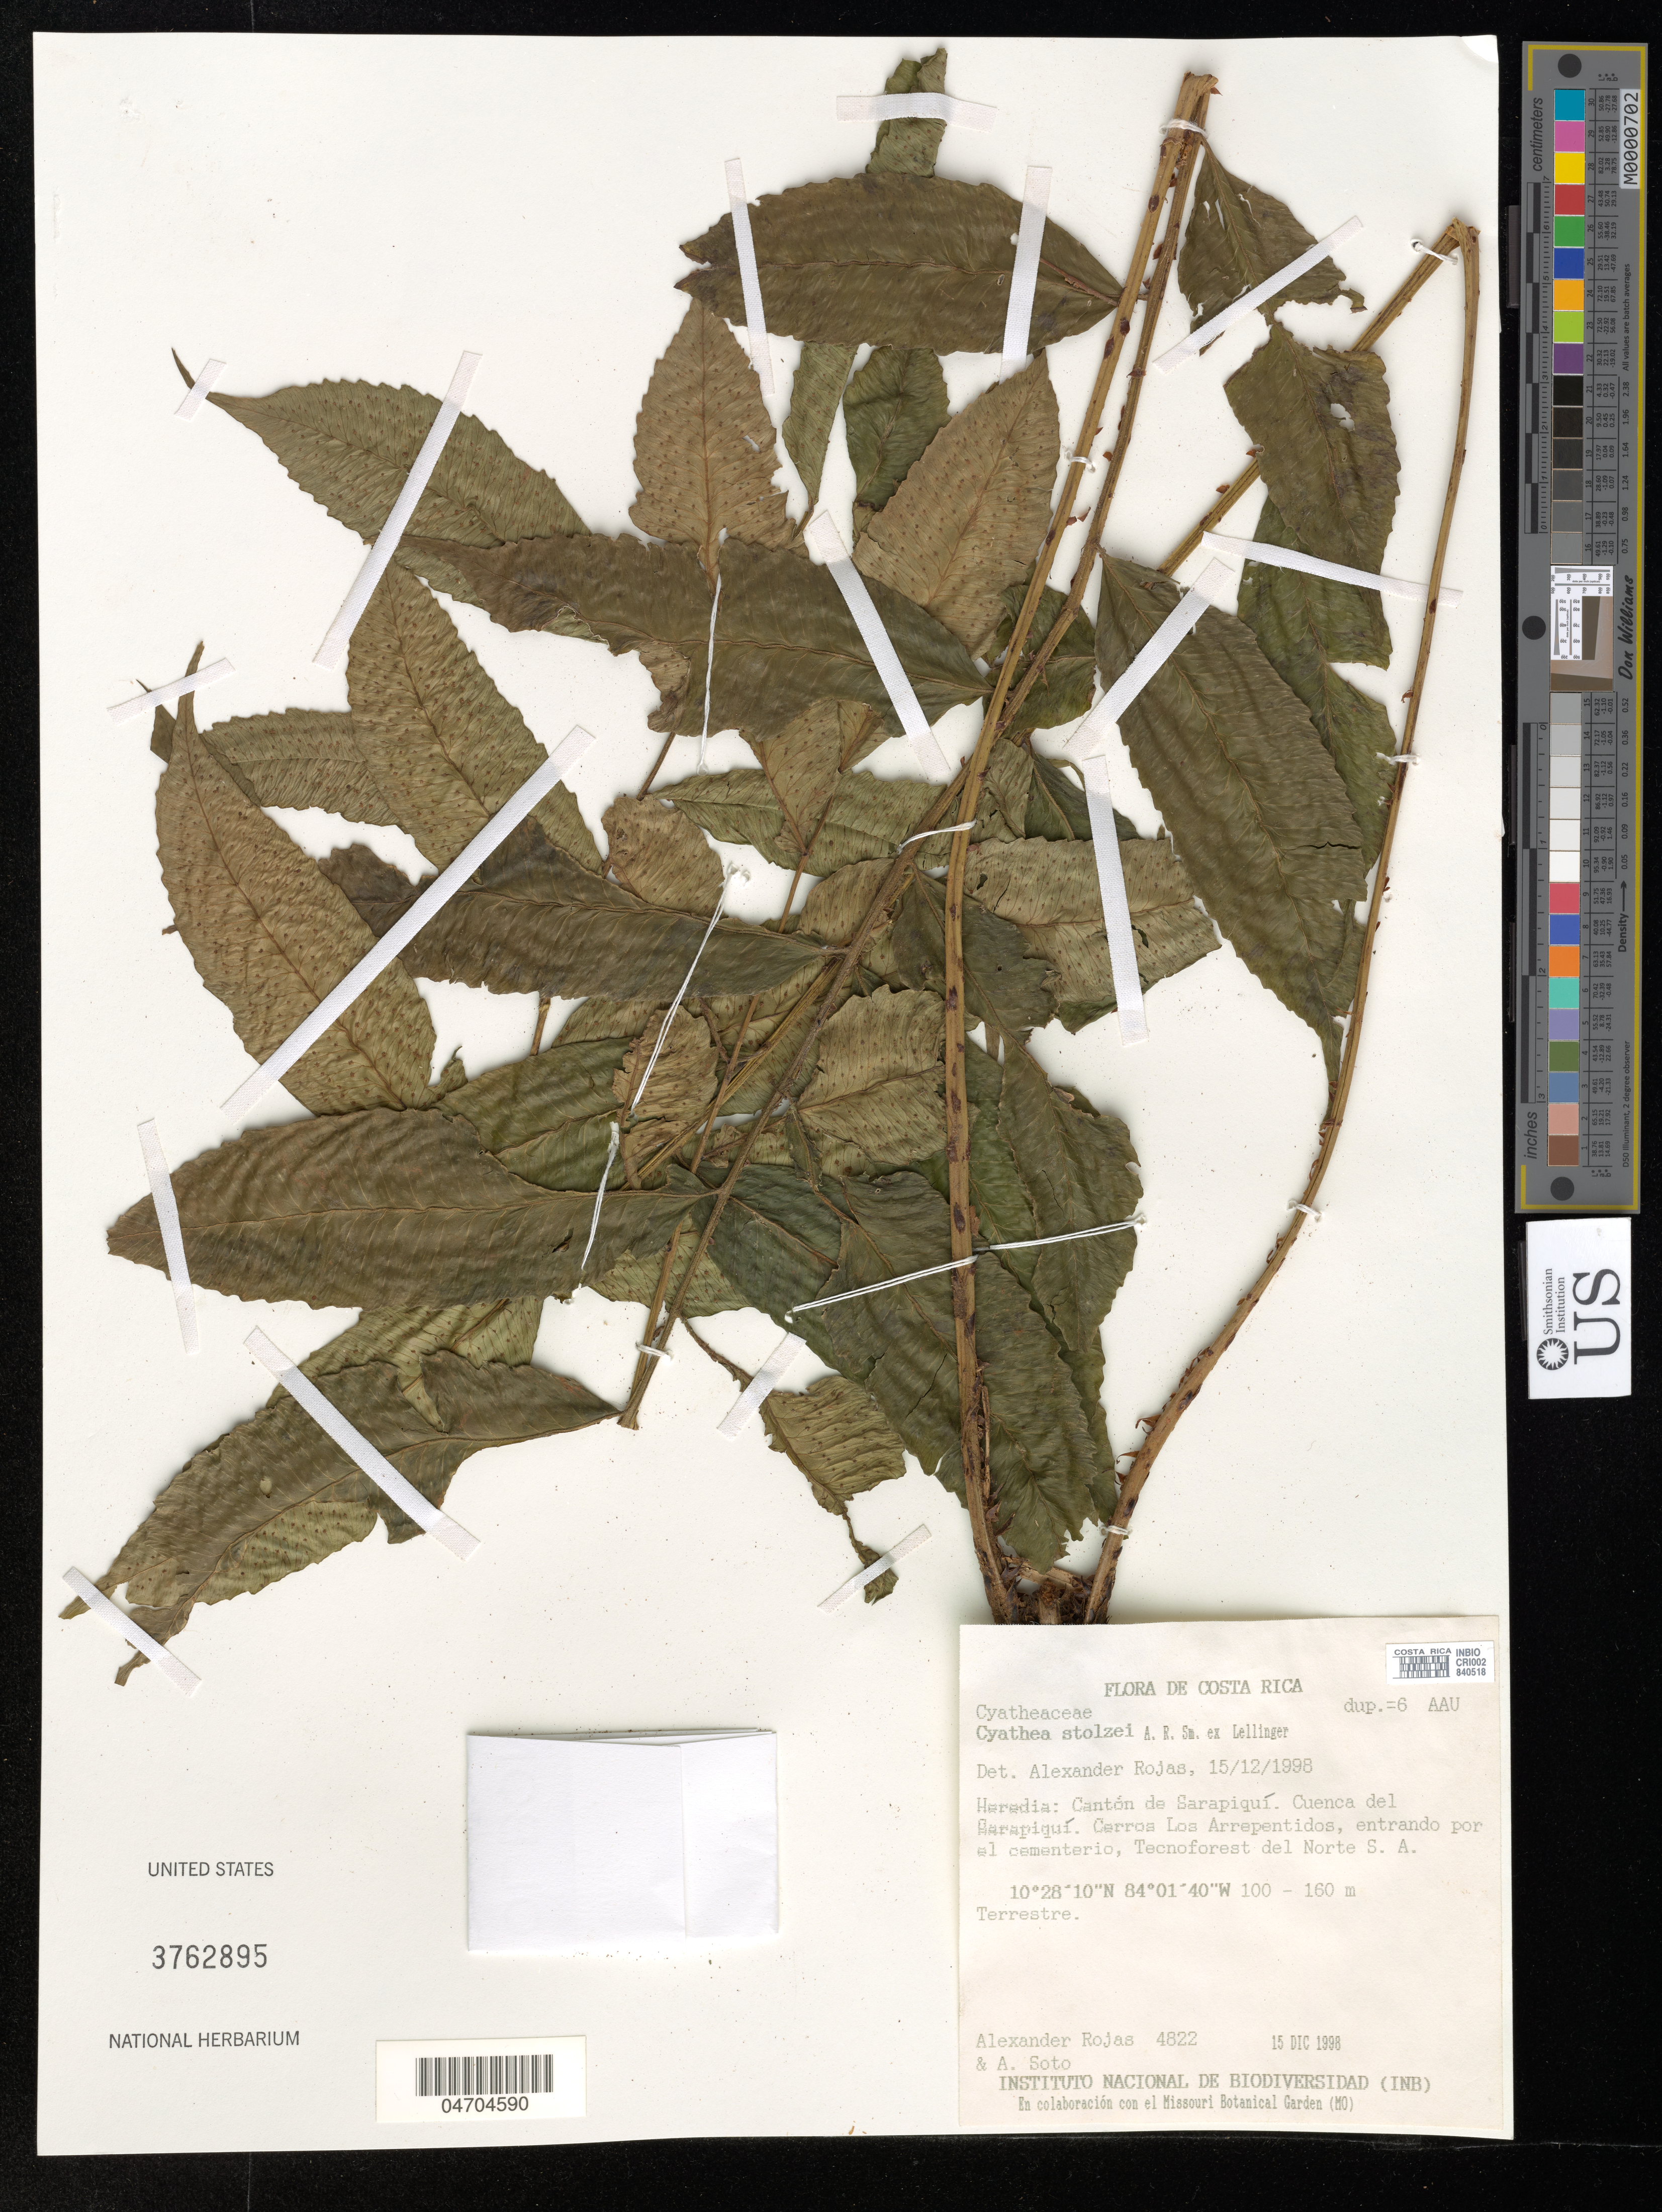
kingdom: Plantae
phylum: Tracheophyta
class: Polypodiopsida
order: Cyatheales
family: Cyatheaceae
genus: Cyathea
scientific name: Cyathea stolzei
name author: A.R. Sm. ex Lellinger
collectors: A. Rojas & A. Soto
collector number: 4822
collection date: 1998-12-15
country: Costa Rica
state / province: Heredia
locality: Cantón de Sarapiquí. Cuenca del Sarapiquí. Cerros Los Arrepentidos, entrando por el cementerio, Tecnoforest del Norte S. A.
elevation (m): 100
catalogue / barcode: US 3762895